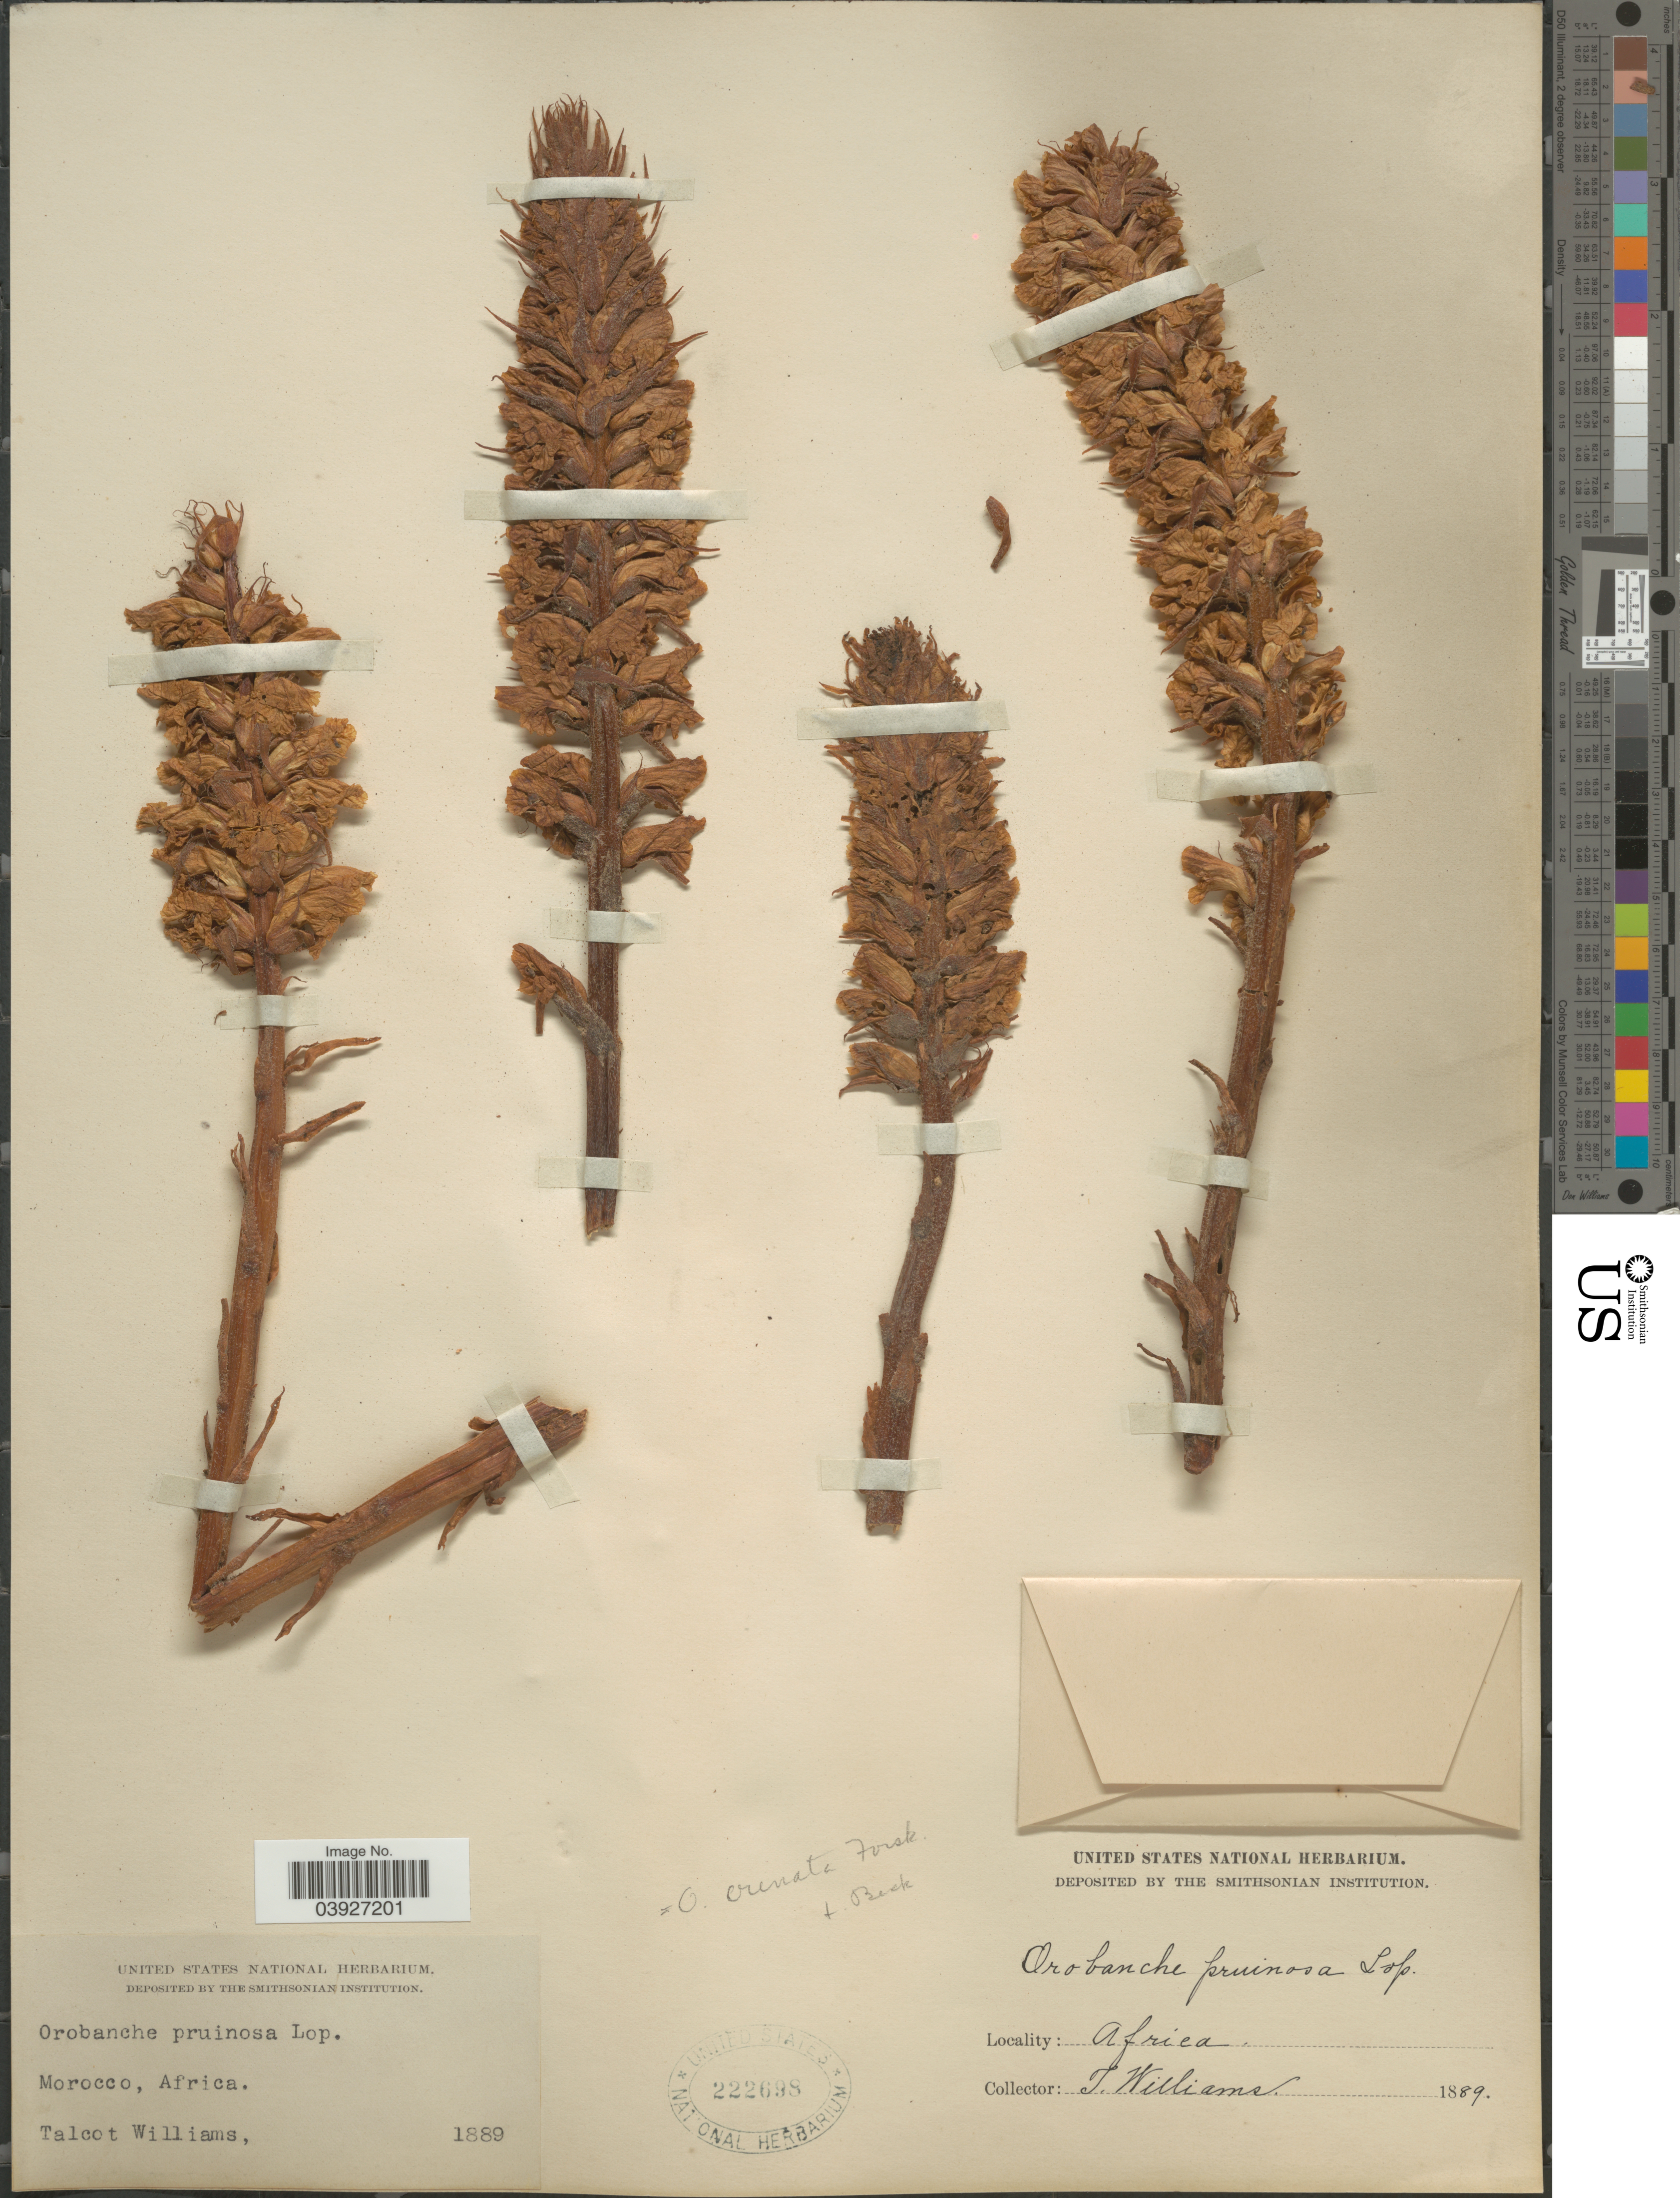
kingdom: Plantae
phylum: Tracheophyta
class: Magnoliopsida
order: Lamiales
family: Orobanchaceae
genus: Orobanche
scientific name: Orobanche crenata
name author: Vell.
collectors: T. Williams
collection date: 1889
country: Morocco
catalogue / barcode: US 222698